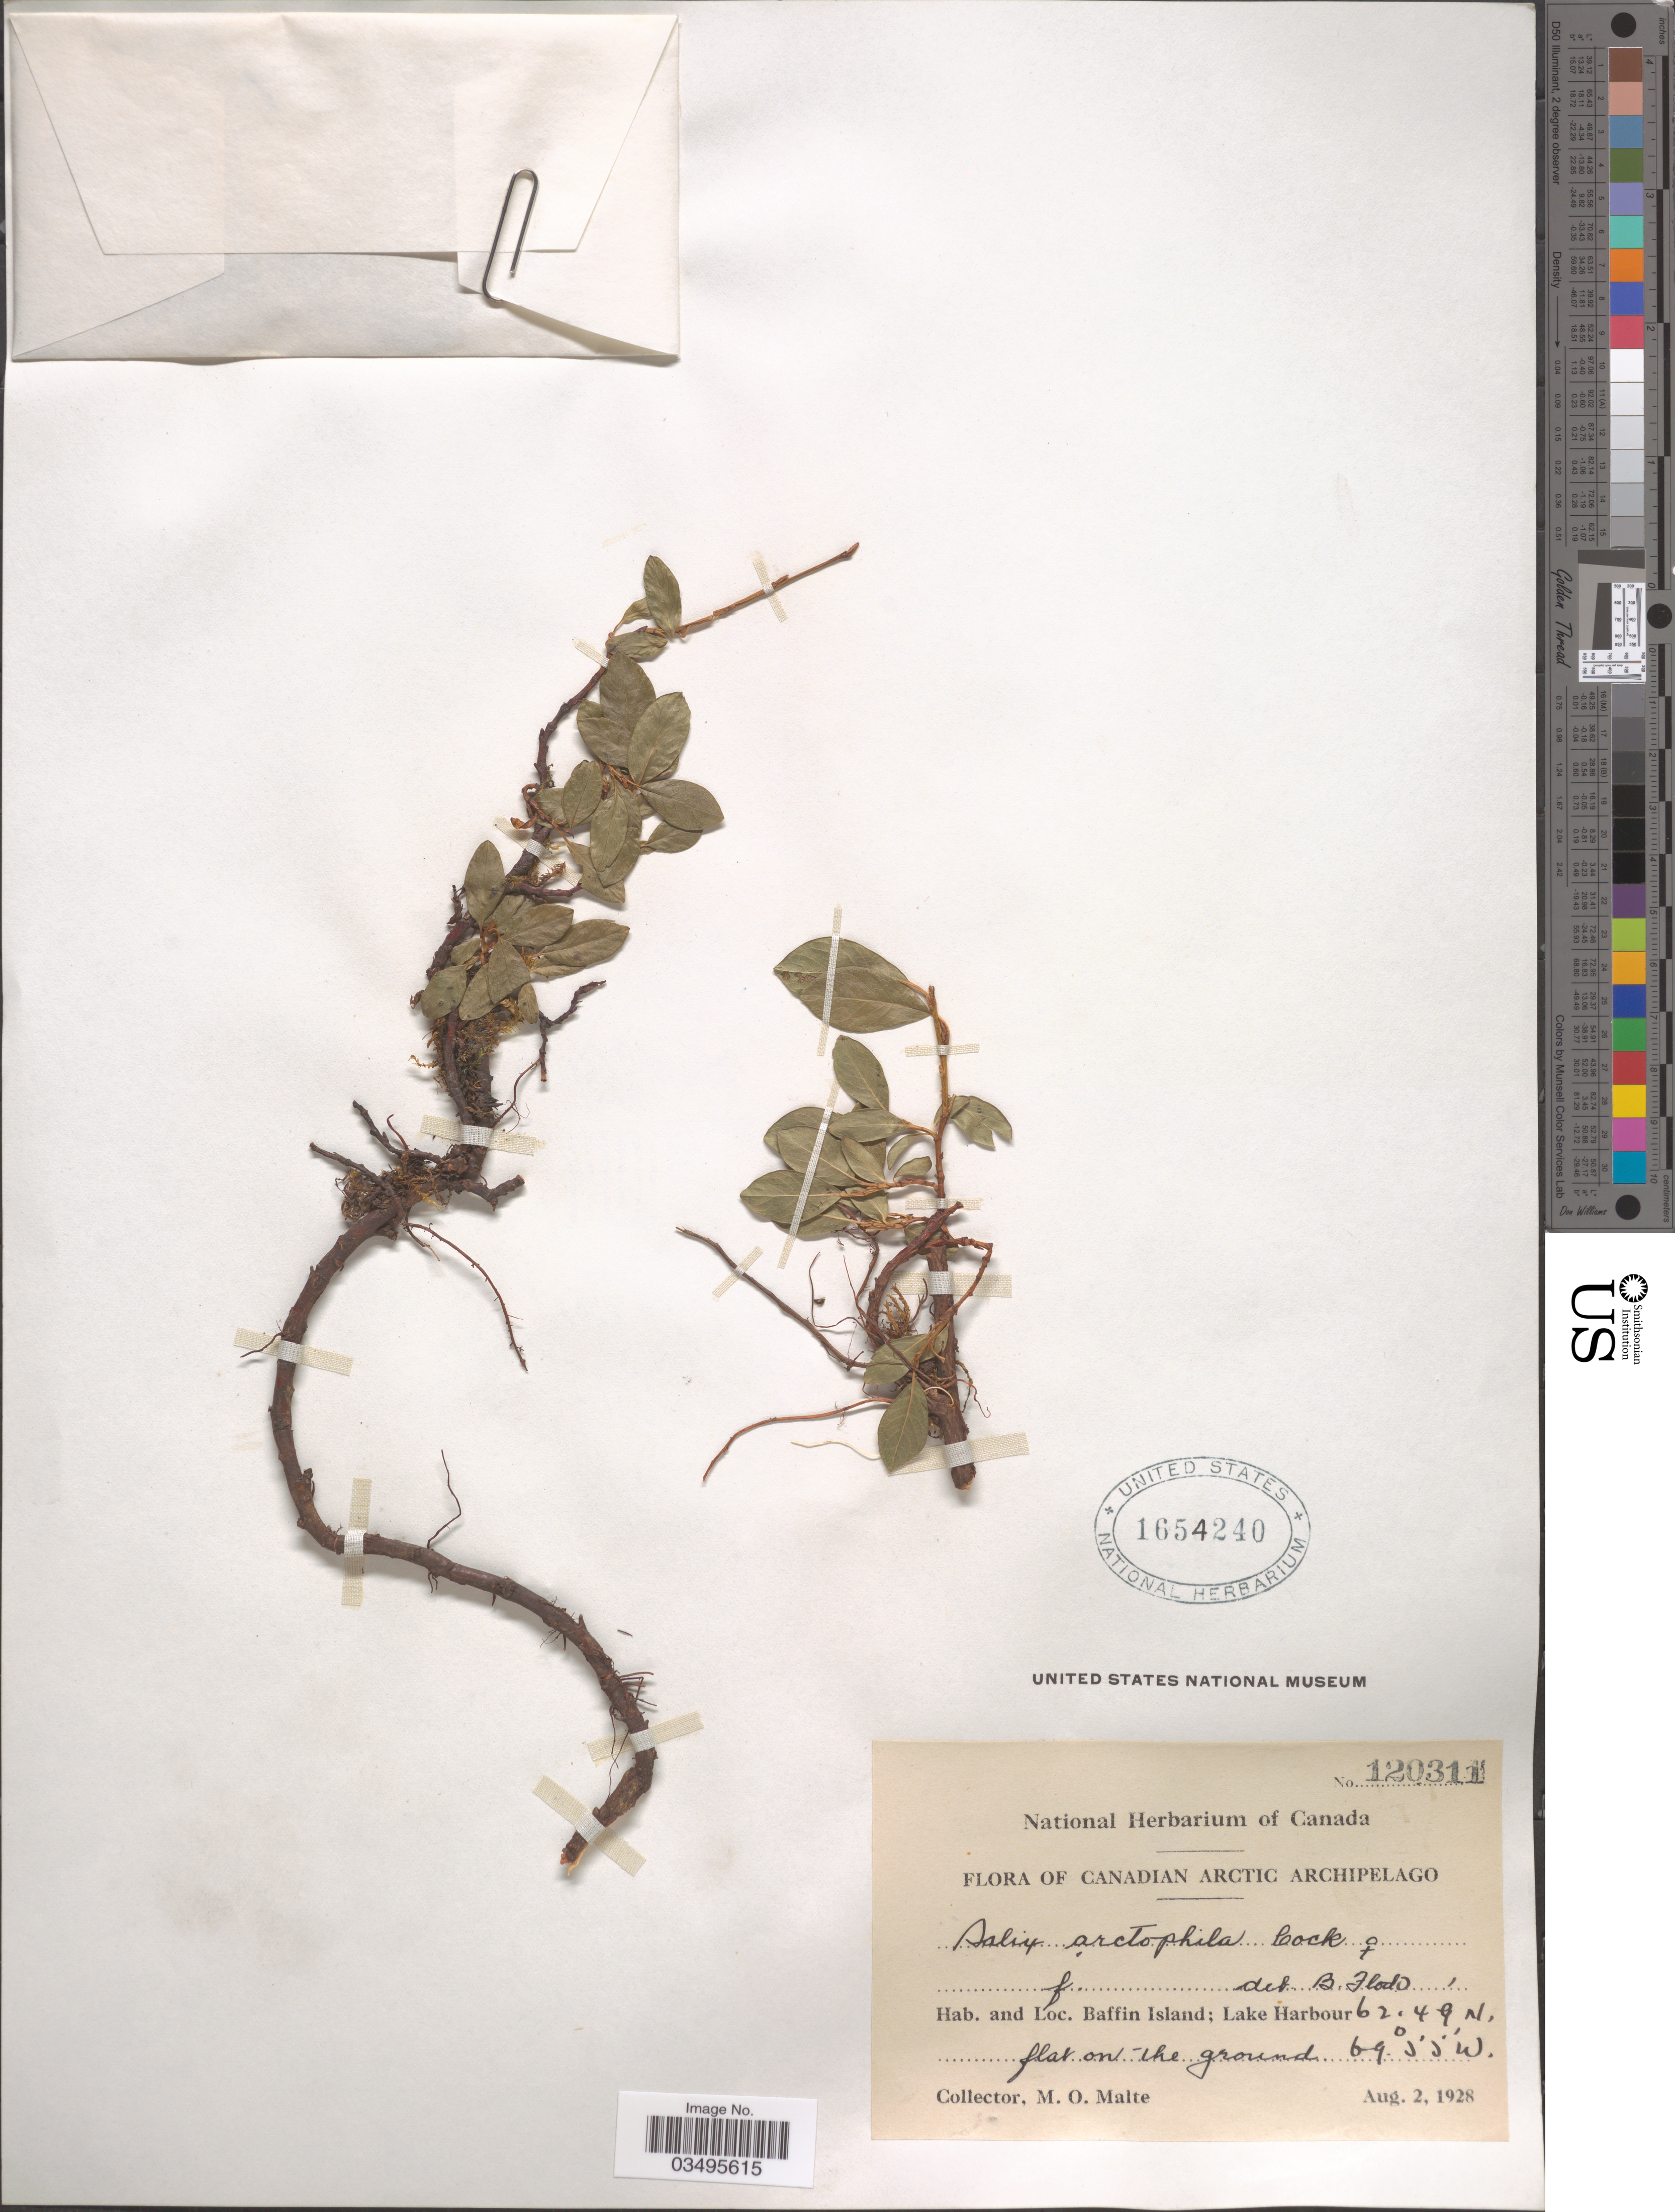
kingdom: Plantae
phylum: Tracheophyta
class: Magnoliopsida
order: Malpighiales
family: Salicaceae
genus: Salix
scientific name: Salix arctophila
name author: Cockerell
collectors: M. O. Malte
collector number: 120311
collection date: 1928-08-02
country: Canada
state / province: Nunavut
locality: Canadian Arctic Archipelago. Baffin Island: Lake Harbour.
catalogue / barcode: US 1654240